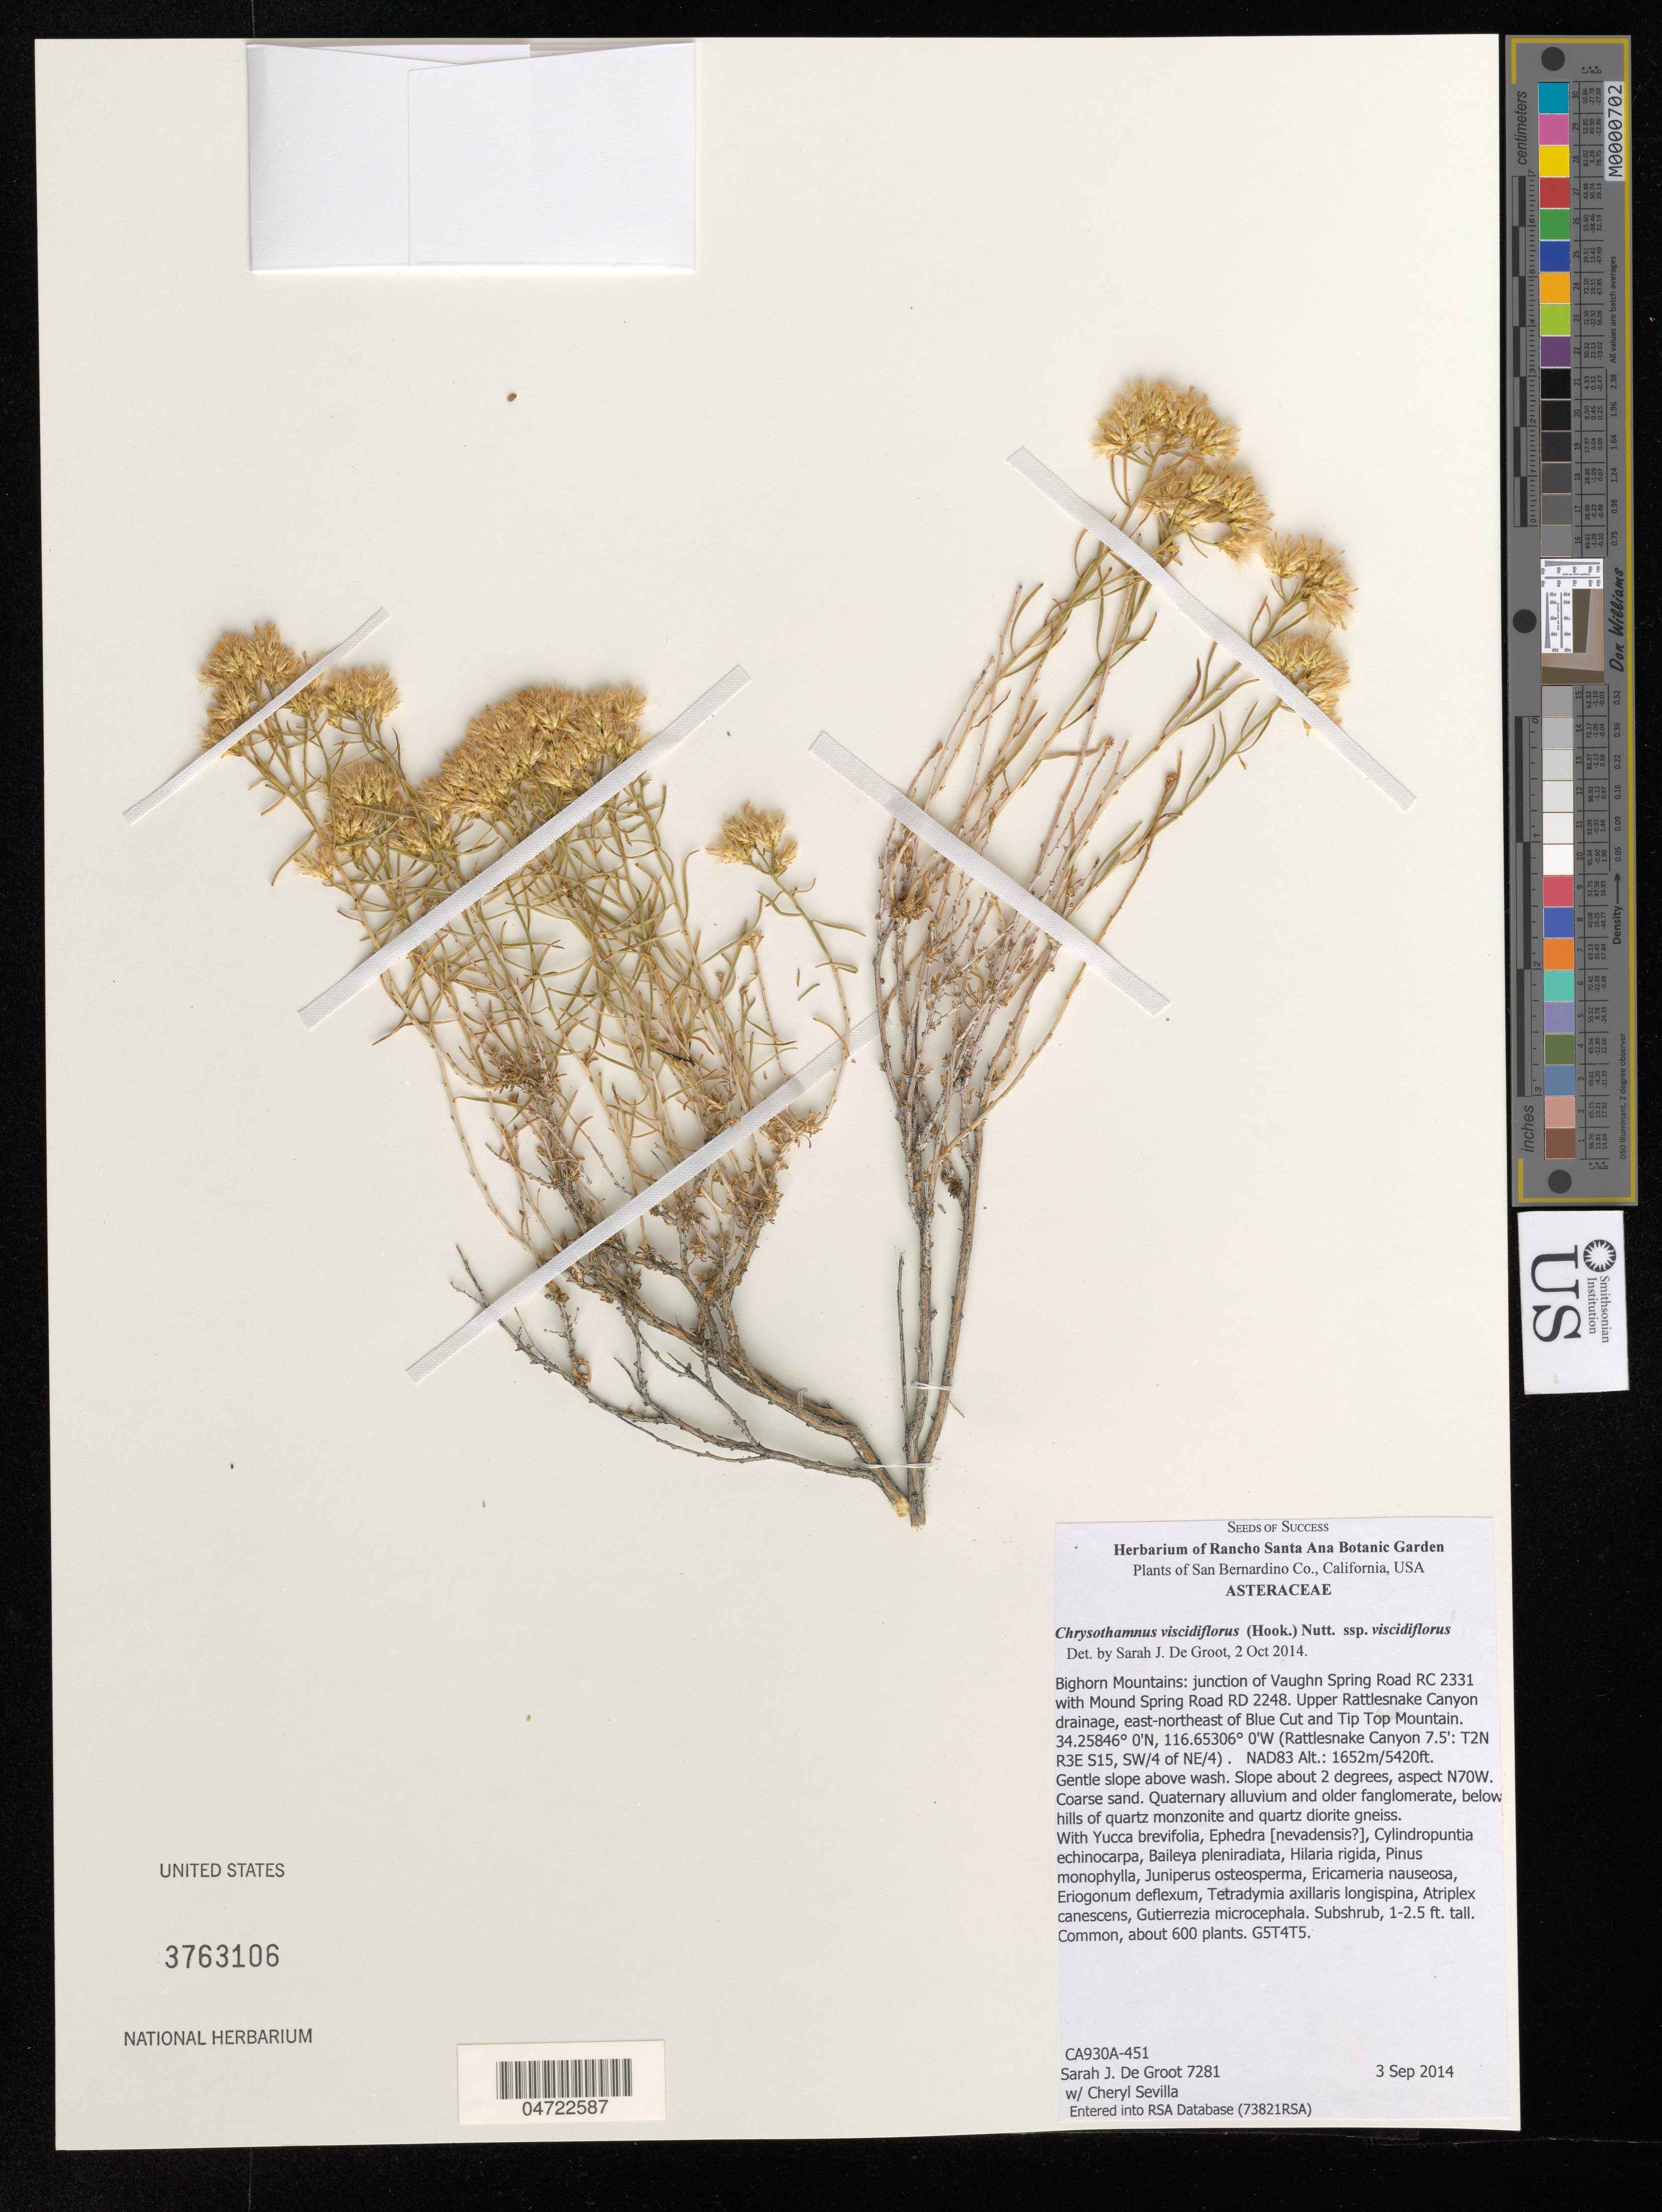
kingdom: Plantae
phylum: Tracheophyta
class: Magnoliopsida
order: Asterales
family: Asteraceae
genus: Chrysothamnus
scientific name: Chrysothamnus viscidiflorus subsp. viscidiflorus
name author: (Hook.) Nutt.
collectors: S. De Groot & C. Sevilla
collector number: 7281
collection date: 2014-09-03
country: United States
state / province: California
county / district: San Bernardino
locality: San Bernardino Co. Bighorn Mountains: junction of Vaughn Spring Road RC 2331 with Mound Spring RD 2248. Uppper Rattlesnake Canyon drainage, east-northeast of Blue Cut and Tip Top Mountain. (Rattlesnake Canyon 7.5': T2N R3E S15, SW/4 of NE/4).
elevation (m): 1652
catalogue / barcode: US 3763106